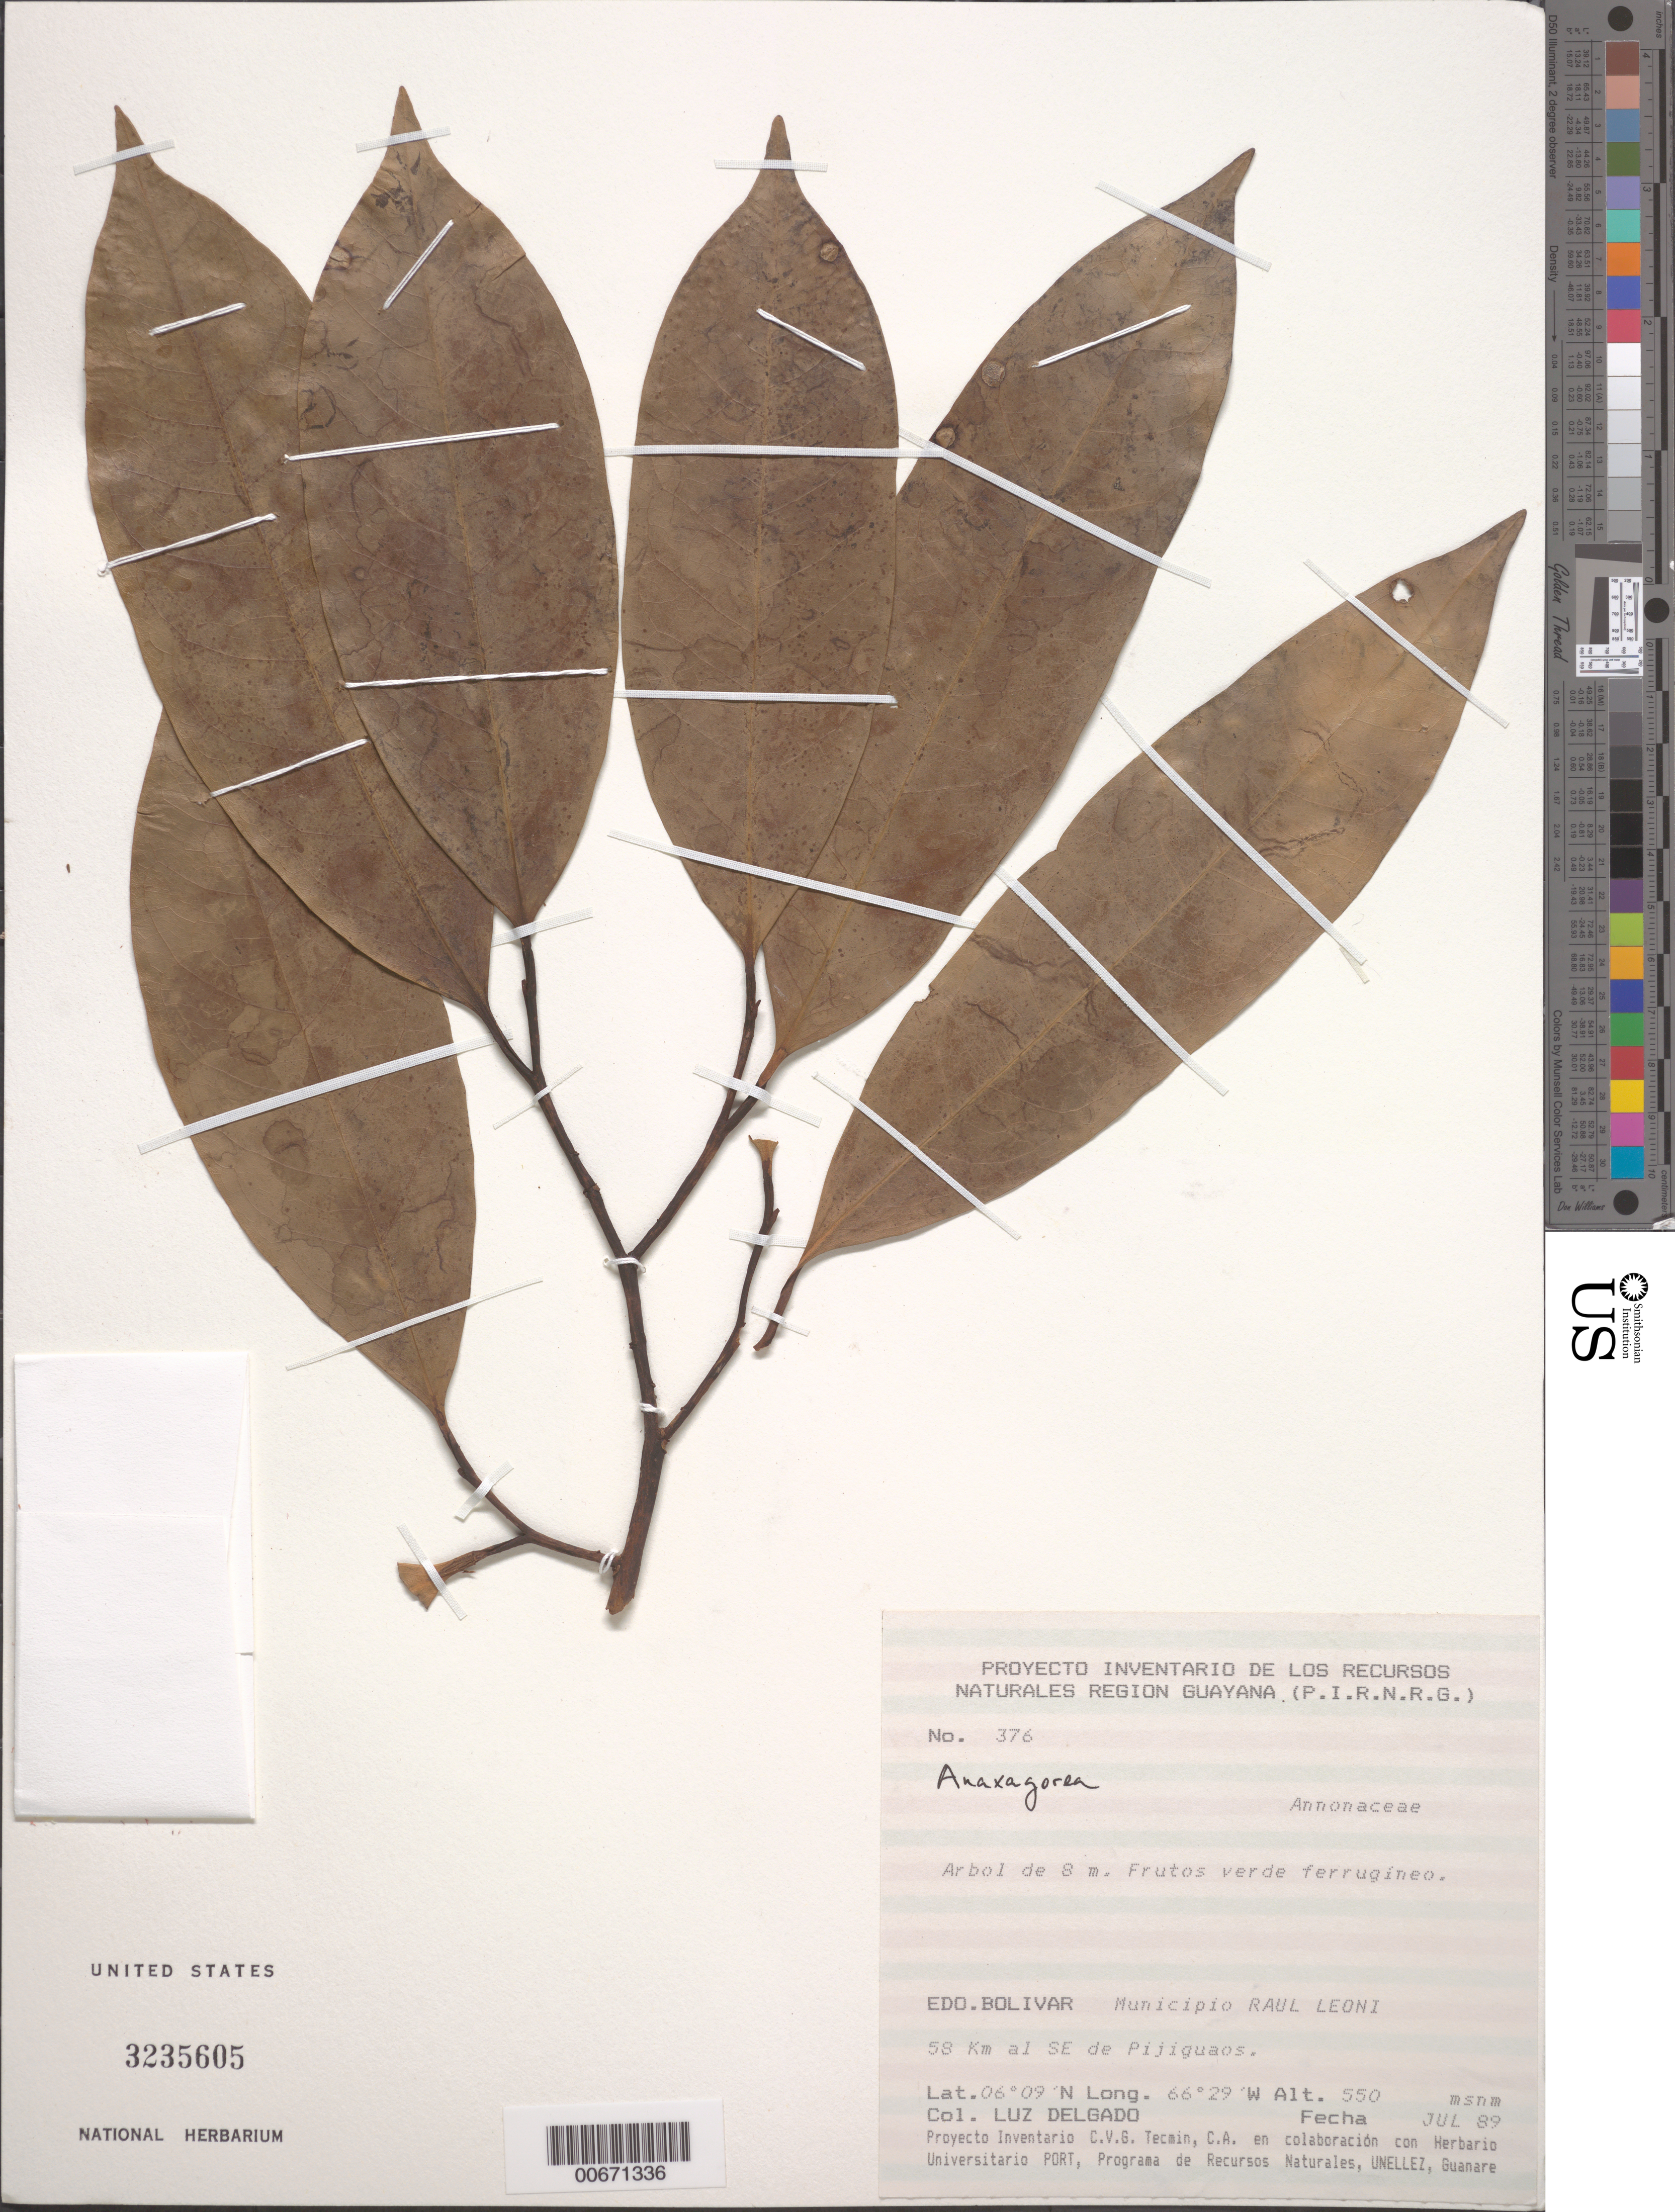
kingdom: Plantae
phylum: Tracheophyta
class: Magnoliopsida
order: Magnoliales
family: Annonaceae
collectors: L. Delgado V.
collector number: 376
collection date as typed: Jul-89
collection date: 1989-07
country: Venezuela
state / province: Bolívar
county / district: Angostura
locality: Mun. Raúl Leoni [=Angostura], 58 km SE of Pijiguaos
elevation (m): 550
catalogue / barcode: US 3235605